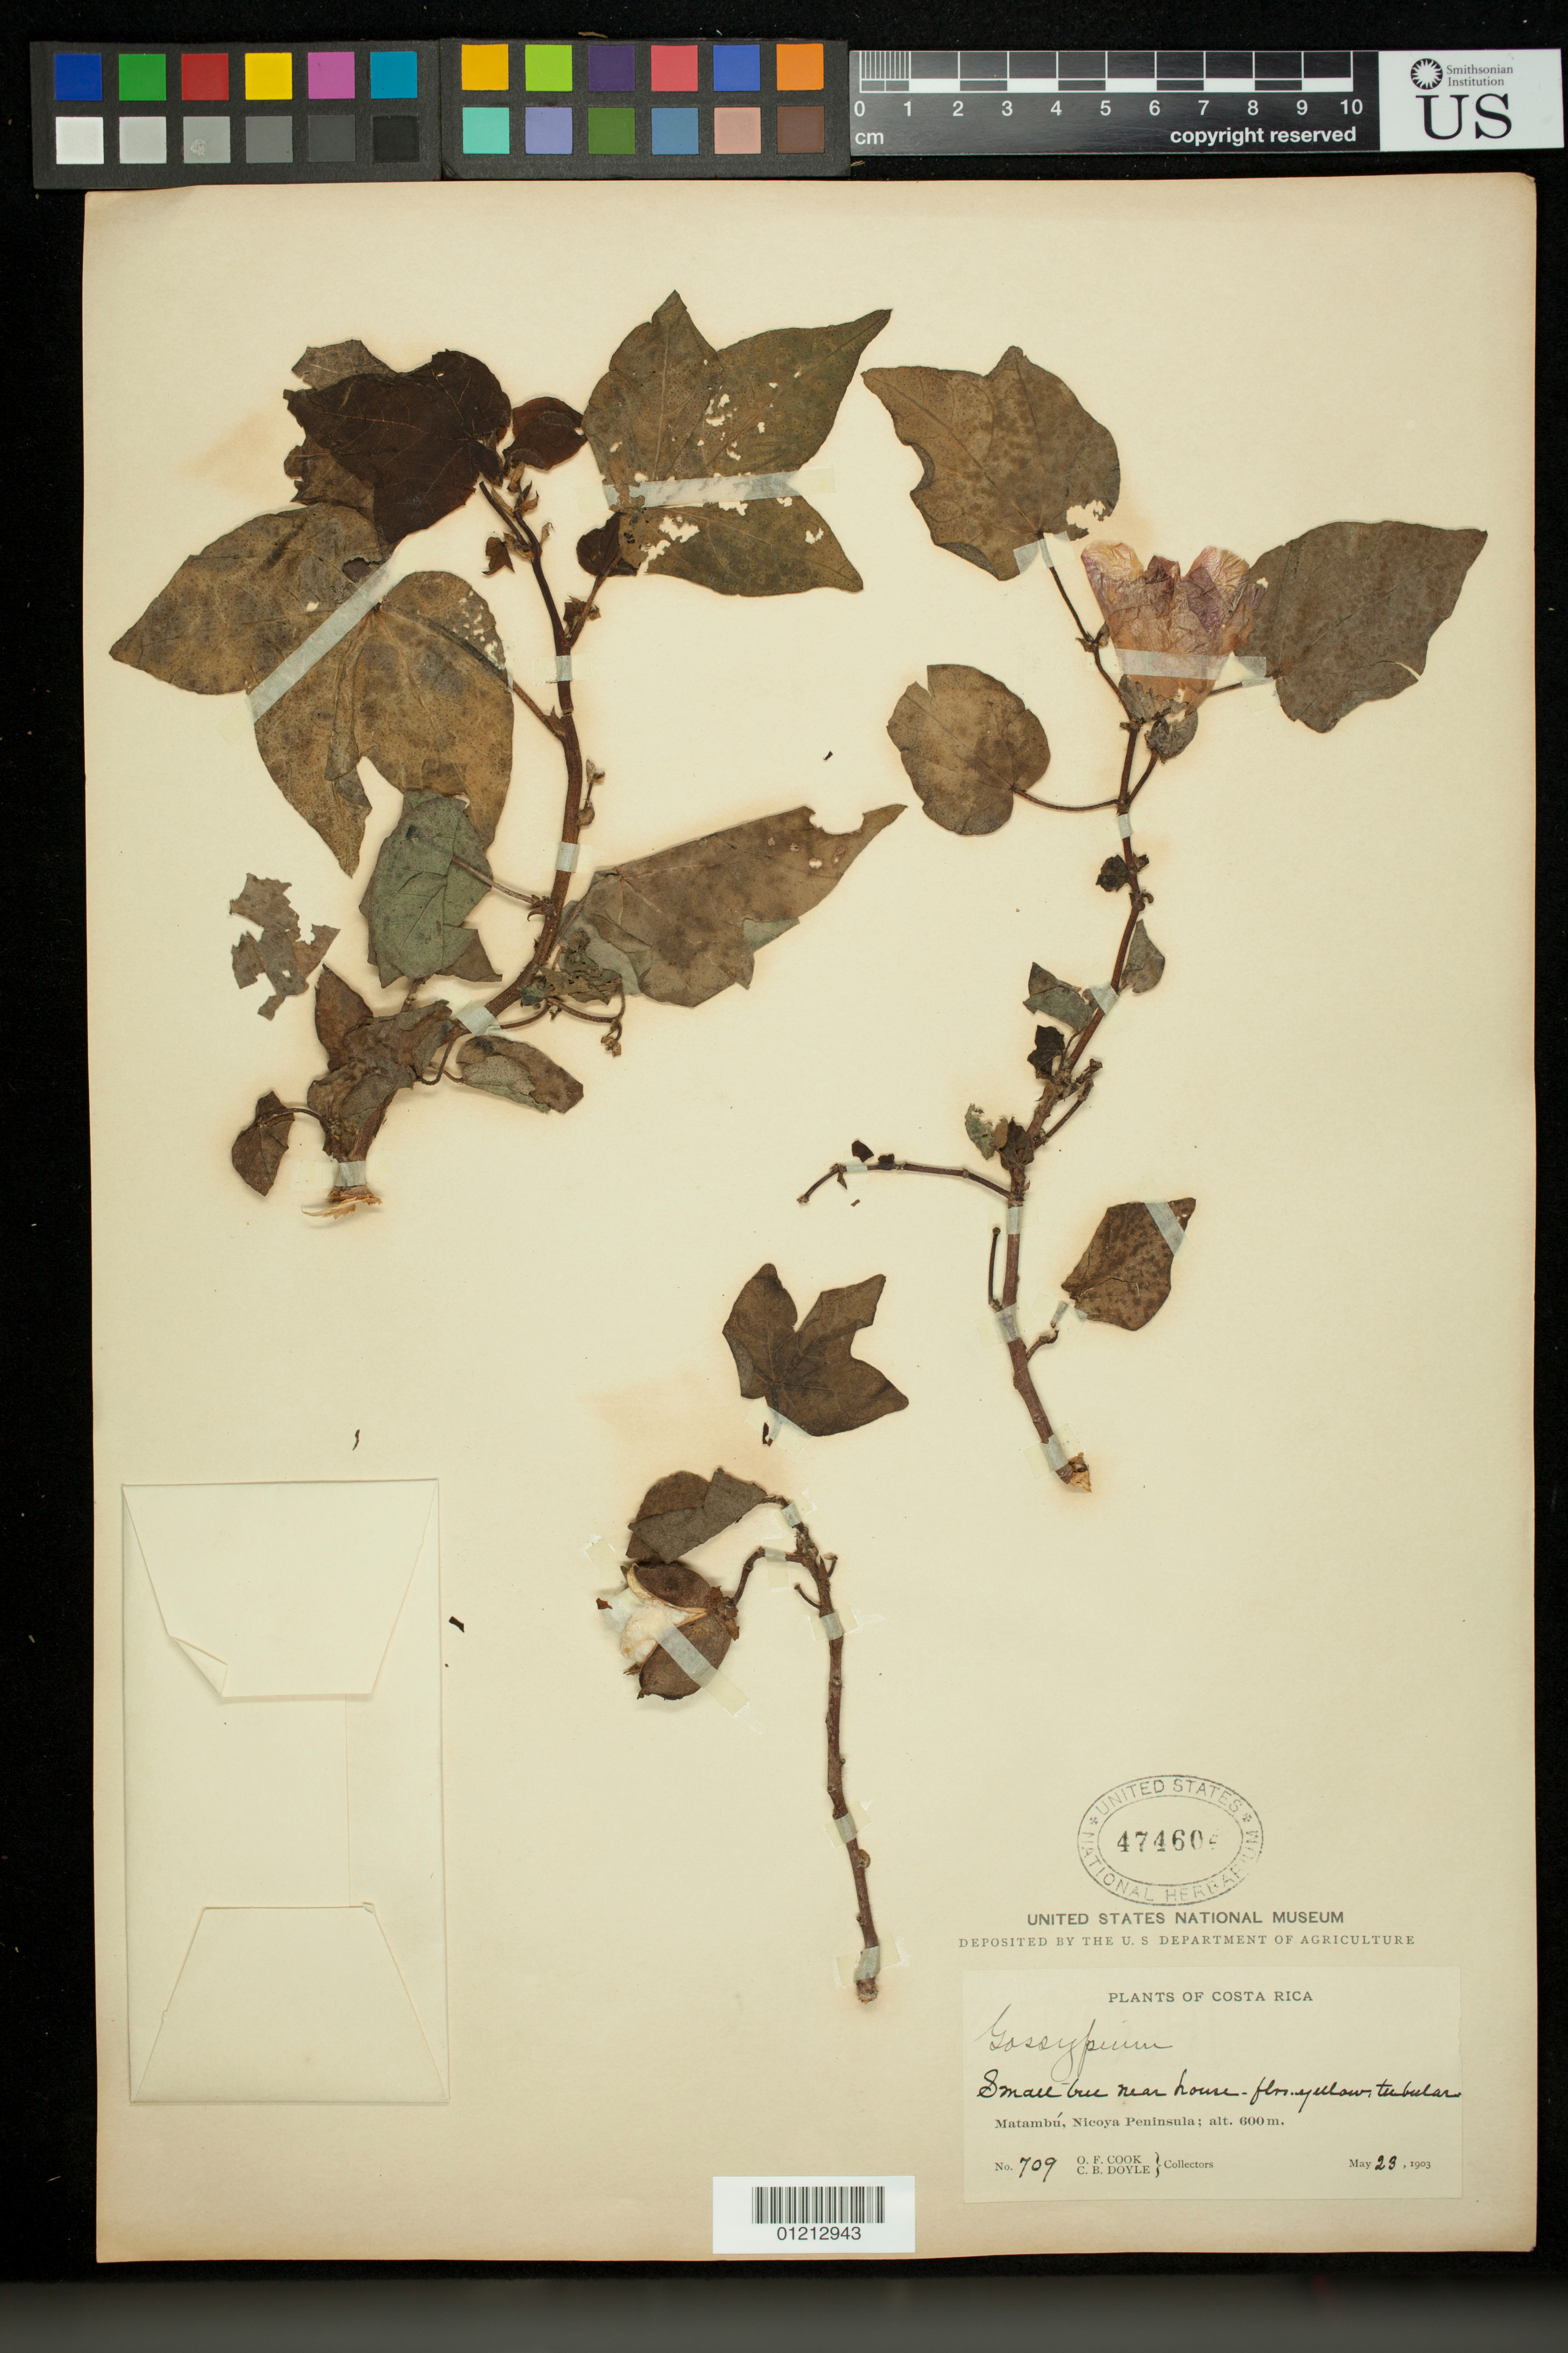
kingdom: Plantae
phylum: Tracheophyta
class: Magnoliopsida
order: Malvales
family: Malvaceae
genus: Gossypium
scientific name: Gossypium sp.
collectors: O. F. Cook & C. Doyle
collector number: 709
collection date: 1903-05-23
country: Costa Rica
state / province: Guanacaste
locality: Small tree near house. Matambu, Nicoya Peninsula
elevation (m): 600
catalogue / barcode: US 474604